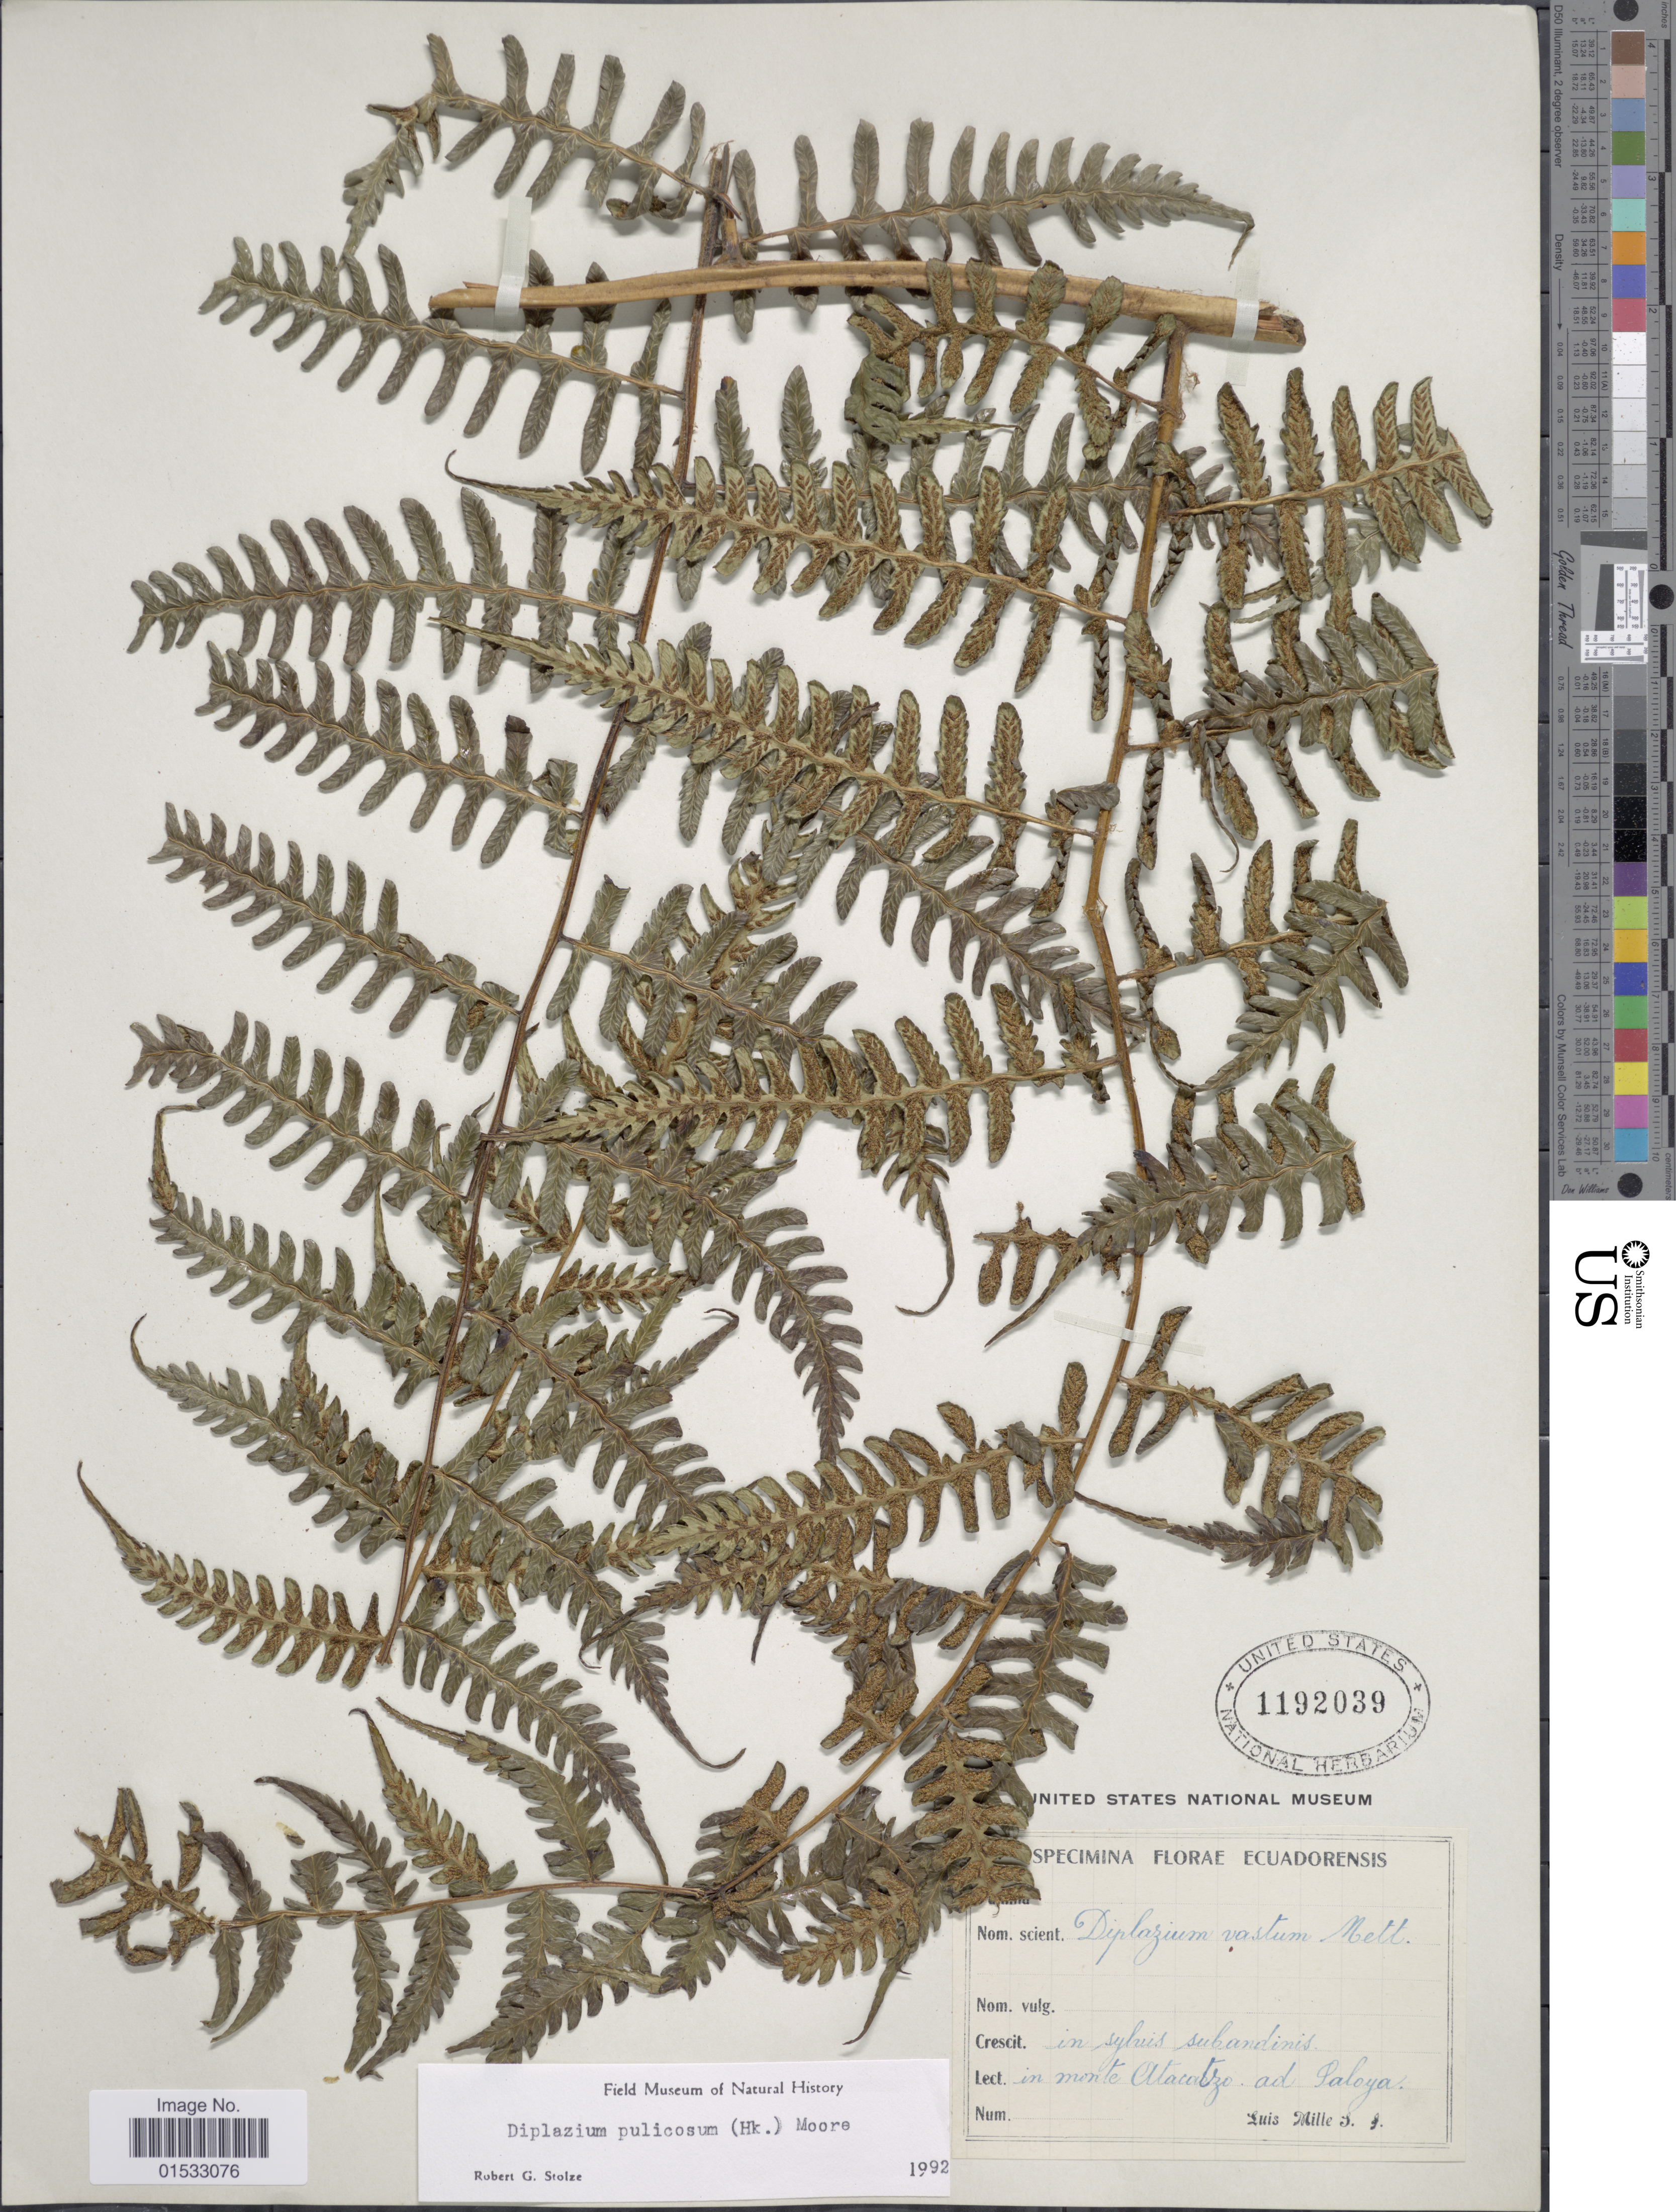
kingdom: Plantae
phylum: Tracheophyta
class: Polypodiopsida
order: Polypodiales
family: Athyriaceae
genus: Diplazium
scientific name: Diplazium pulicosum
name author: (Hook.) T. Moore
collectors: L. Mille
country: Ecuador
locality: In monte Atacazo ad Laloya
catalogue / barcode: US 1192039